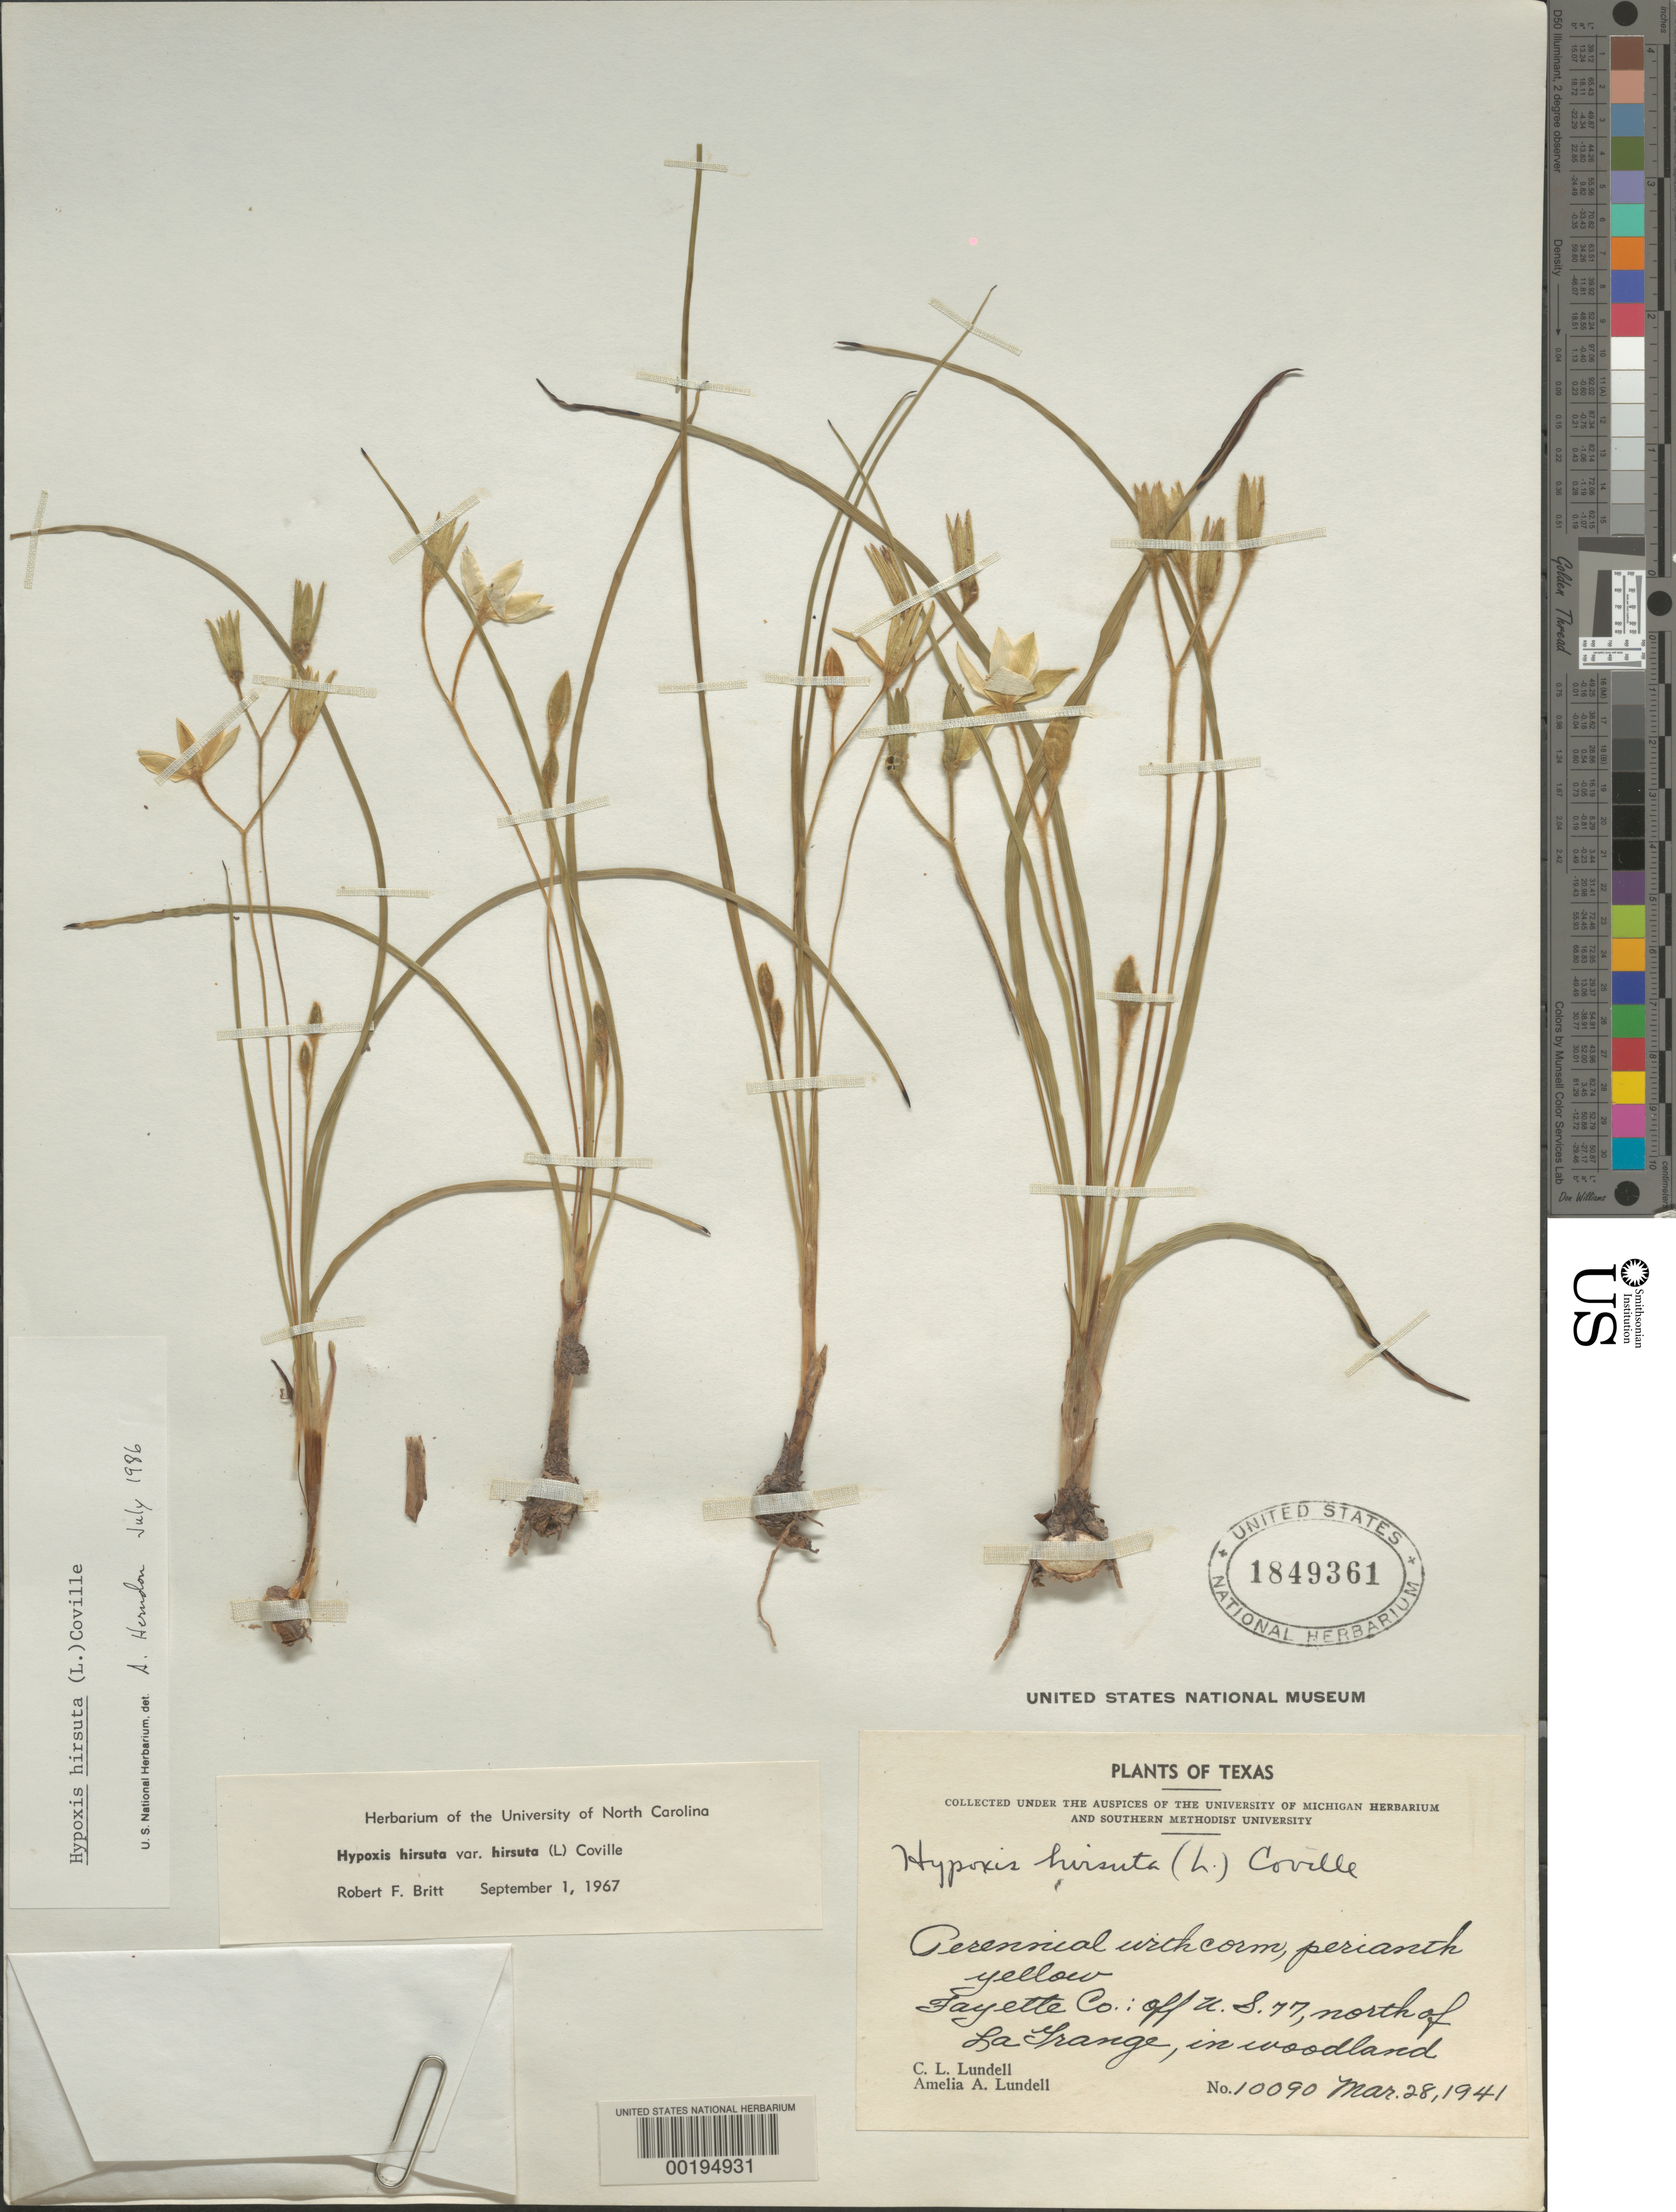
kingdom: Plantae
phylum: Tracheophyta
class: Liliopsida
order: Asparagales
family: Hypoxidaceae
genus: Hypoxis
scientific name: Hypoxis hirsuta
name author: (L.) Coville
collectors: C. L. Lundell & A. A. Lundell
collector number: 10090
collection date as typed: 28 Mar 1941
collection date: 1941-03-28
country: United States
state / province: Texas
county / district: Fayette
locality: Off us 77, n of lagrange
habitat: Woodland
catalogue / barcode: US 1849361